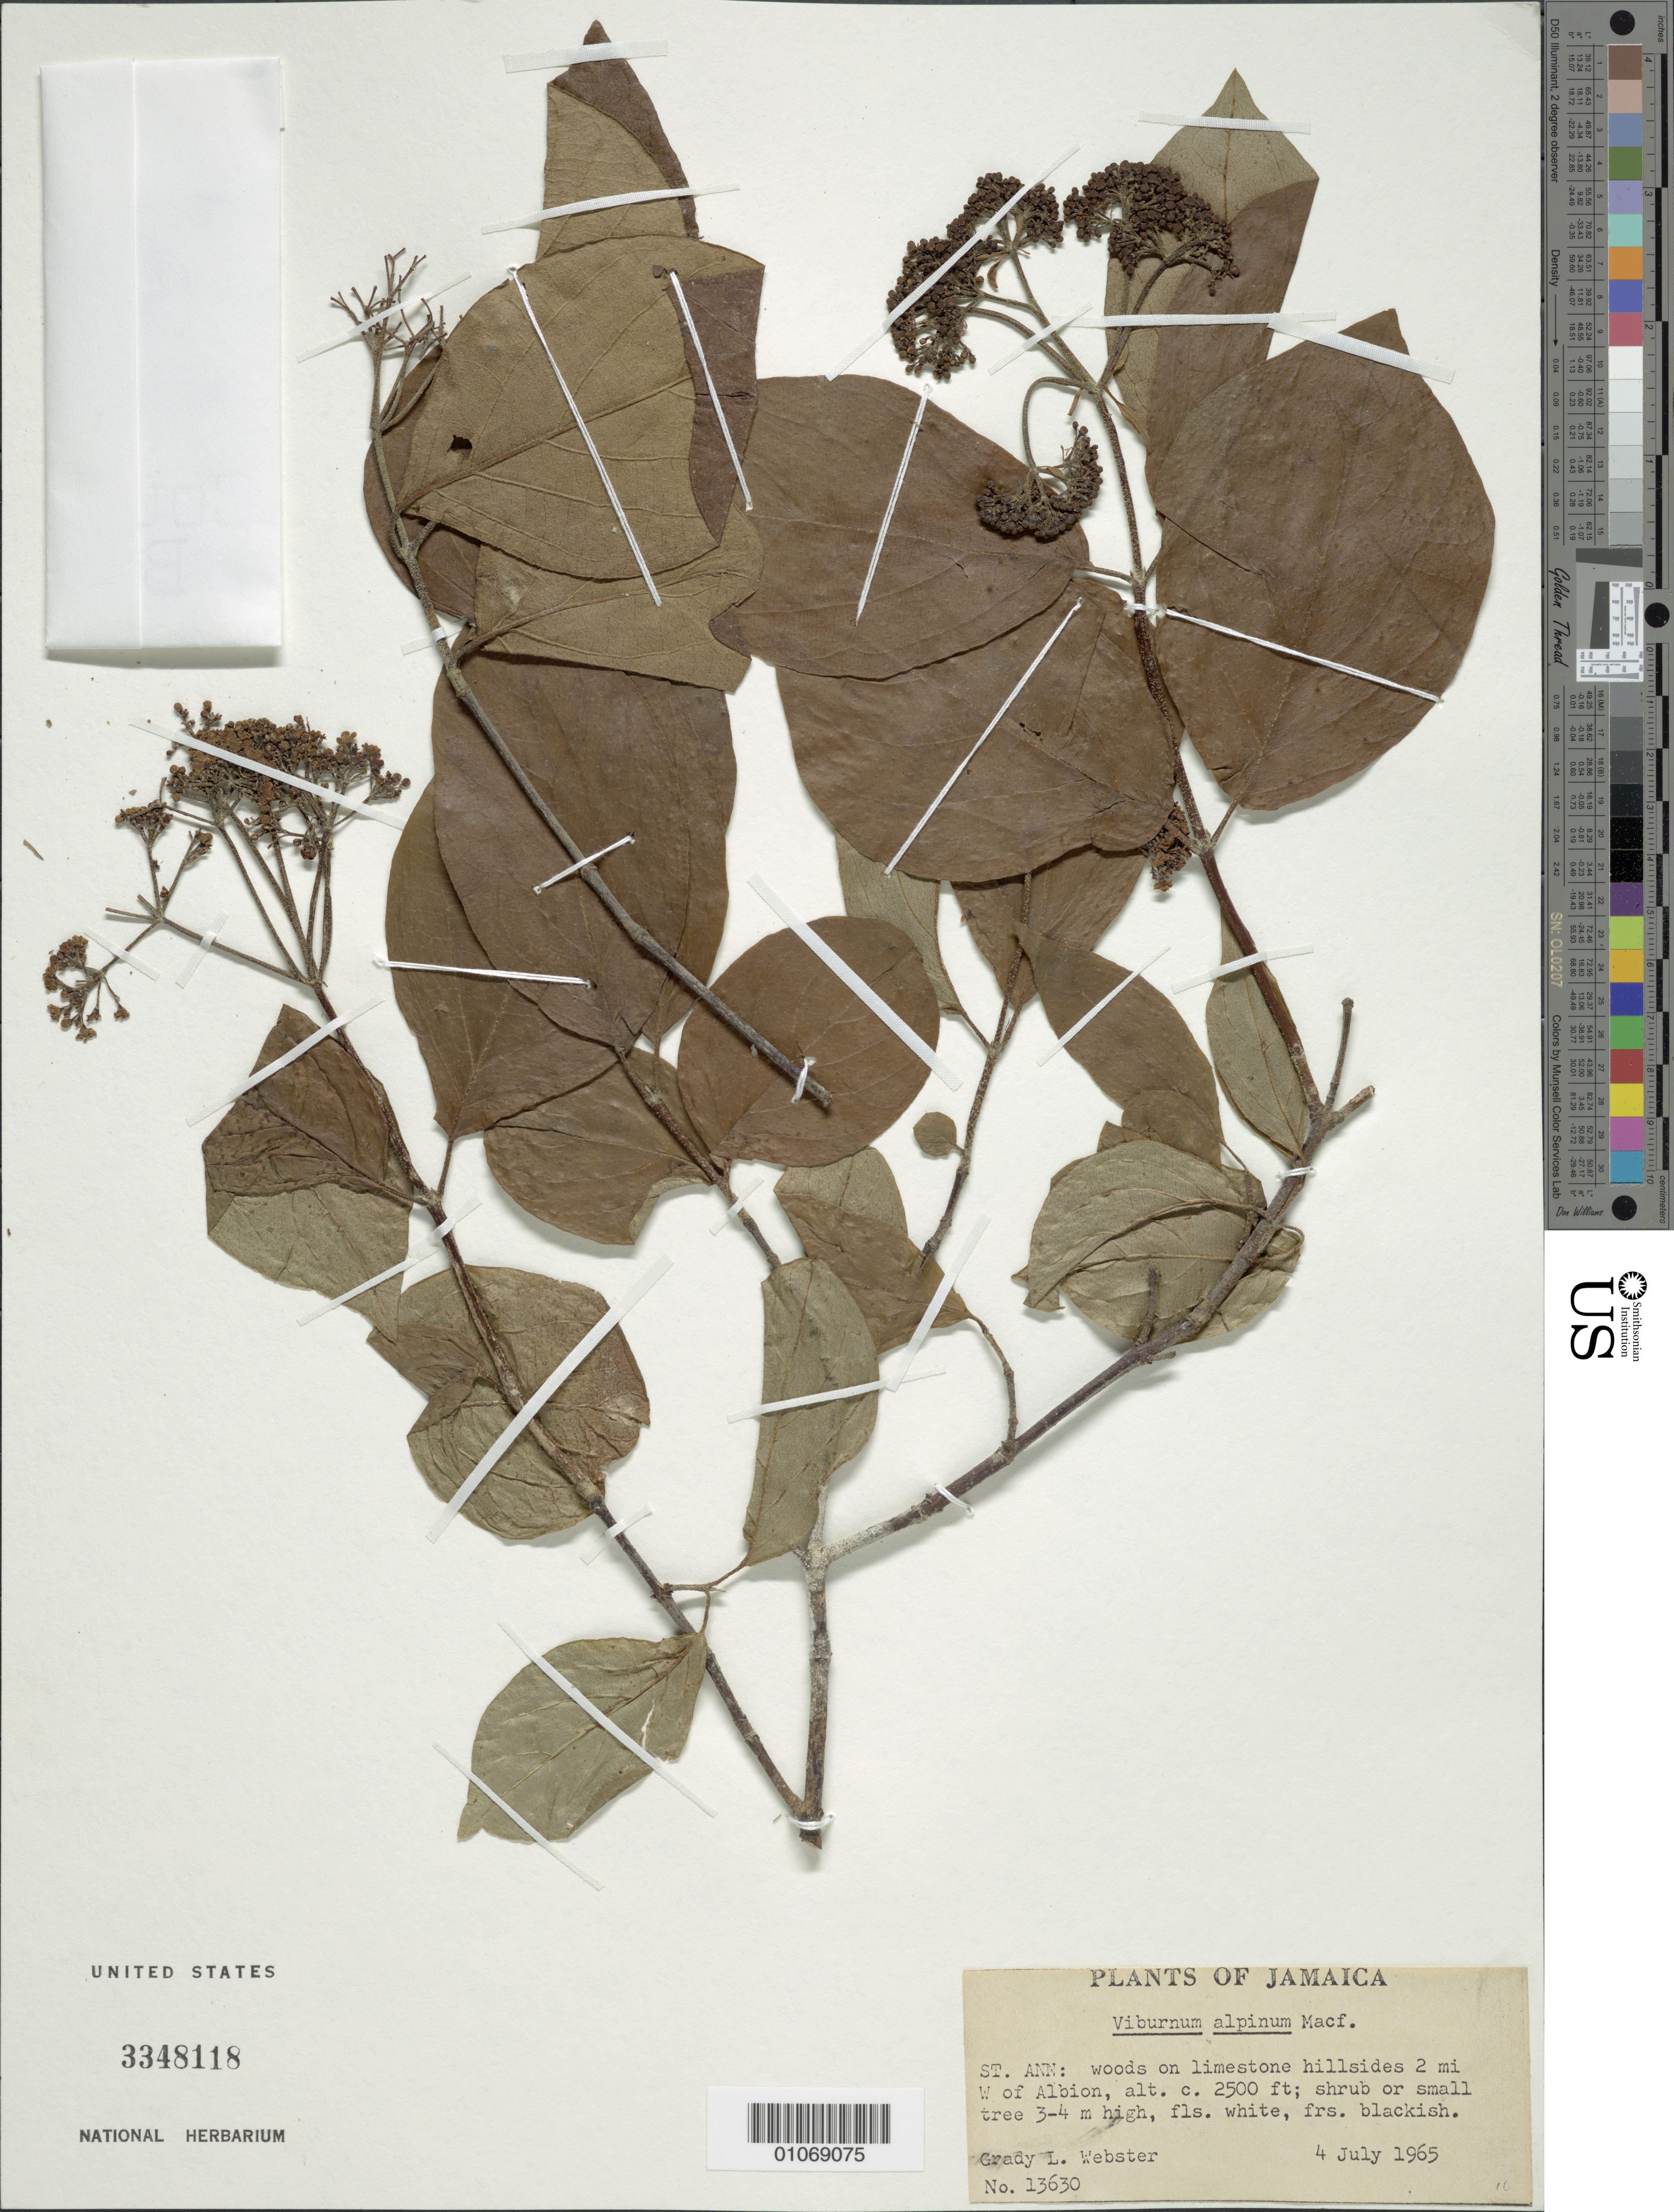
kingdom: Plantae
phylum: Tracheophyta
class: Magnoliopsida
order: Dipsacales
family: Viburnaceae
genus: Viburnum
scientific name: Viburnum alpinum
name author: Macfad. ex Britton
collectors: G. L. Webster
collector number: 13630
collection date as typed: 04 Jul 1965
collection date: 1965-07-04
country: Jamaica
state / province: Saint Ann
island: Jamaica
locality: Woods on limestone hillsides 2 miles west of Albion.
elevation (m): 762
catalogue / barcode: US 3348118